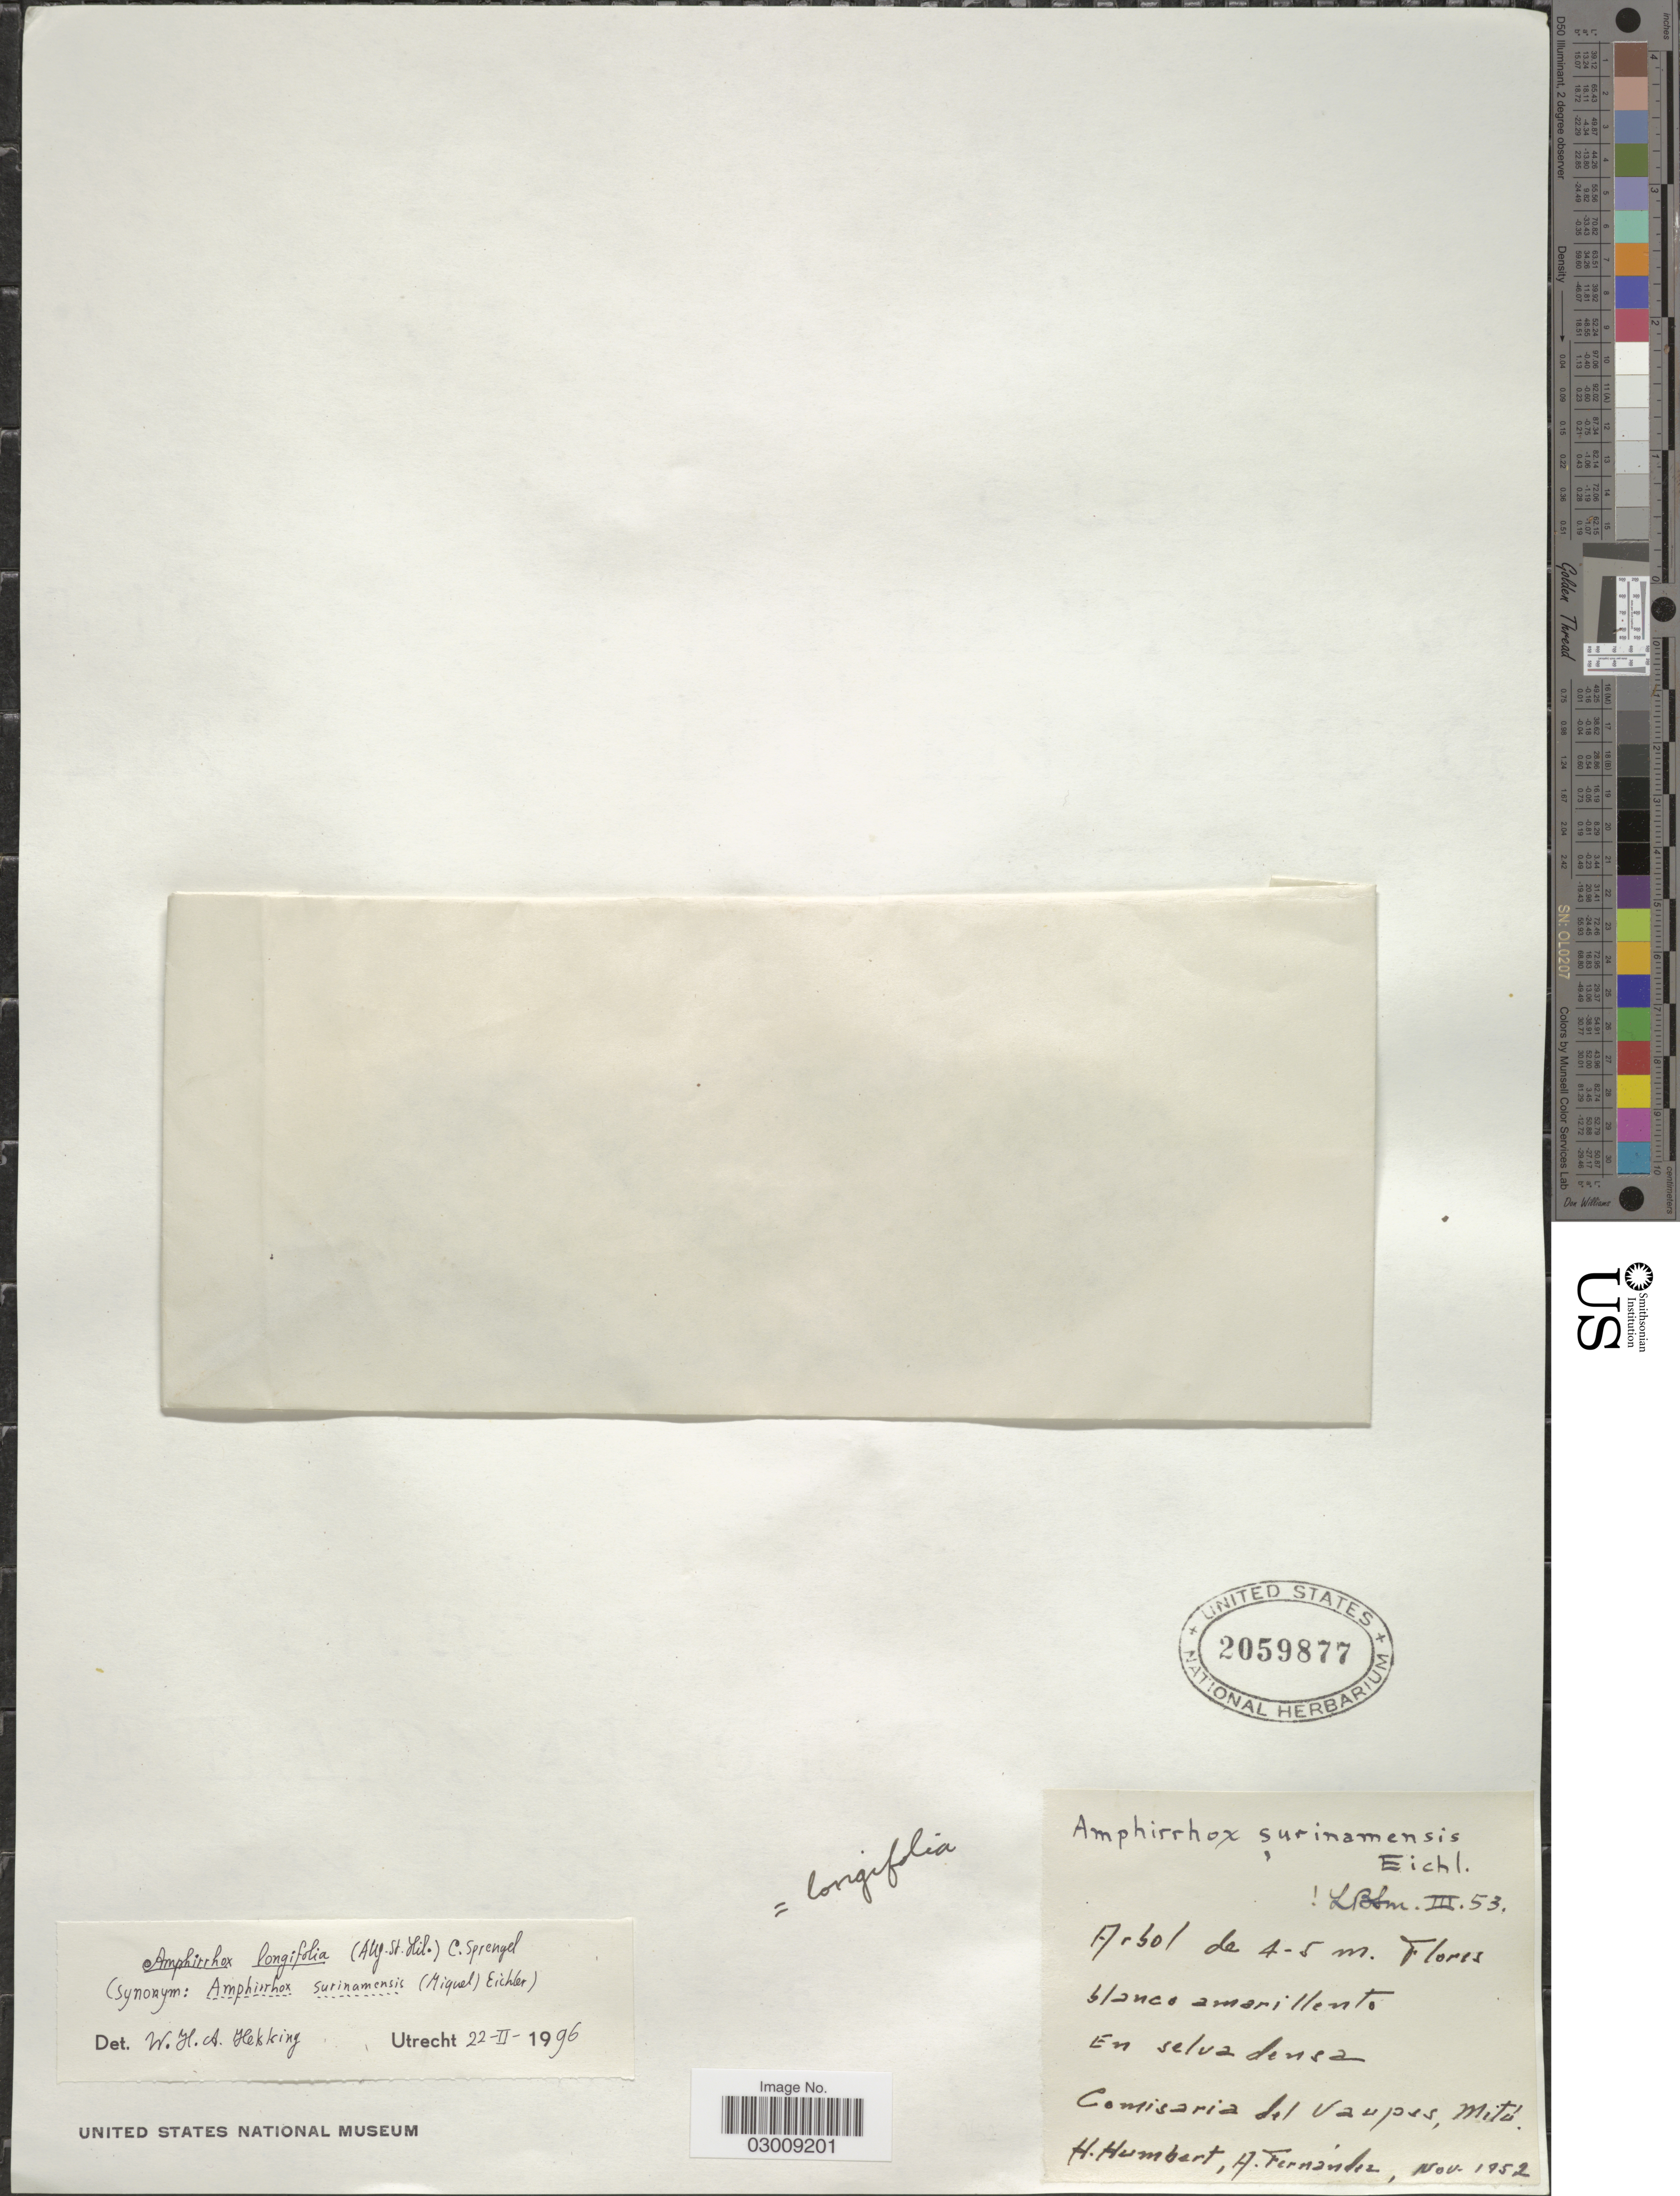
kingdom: Plantae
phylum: Tracheophyta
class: Magnoliopsida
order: Malpighiales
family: Violaceae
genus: Amphirrhox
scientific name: Amphirrhox longifolia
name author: (A. St.-Hil.) Spreng.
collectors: H. Humbert & A. Fernández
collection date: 1952-11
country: Colombia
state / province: Vaupés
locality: Comisaria del Vaupes, Mitú.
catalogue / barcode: US 2059877